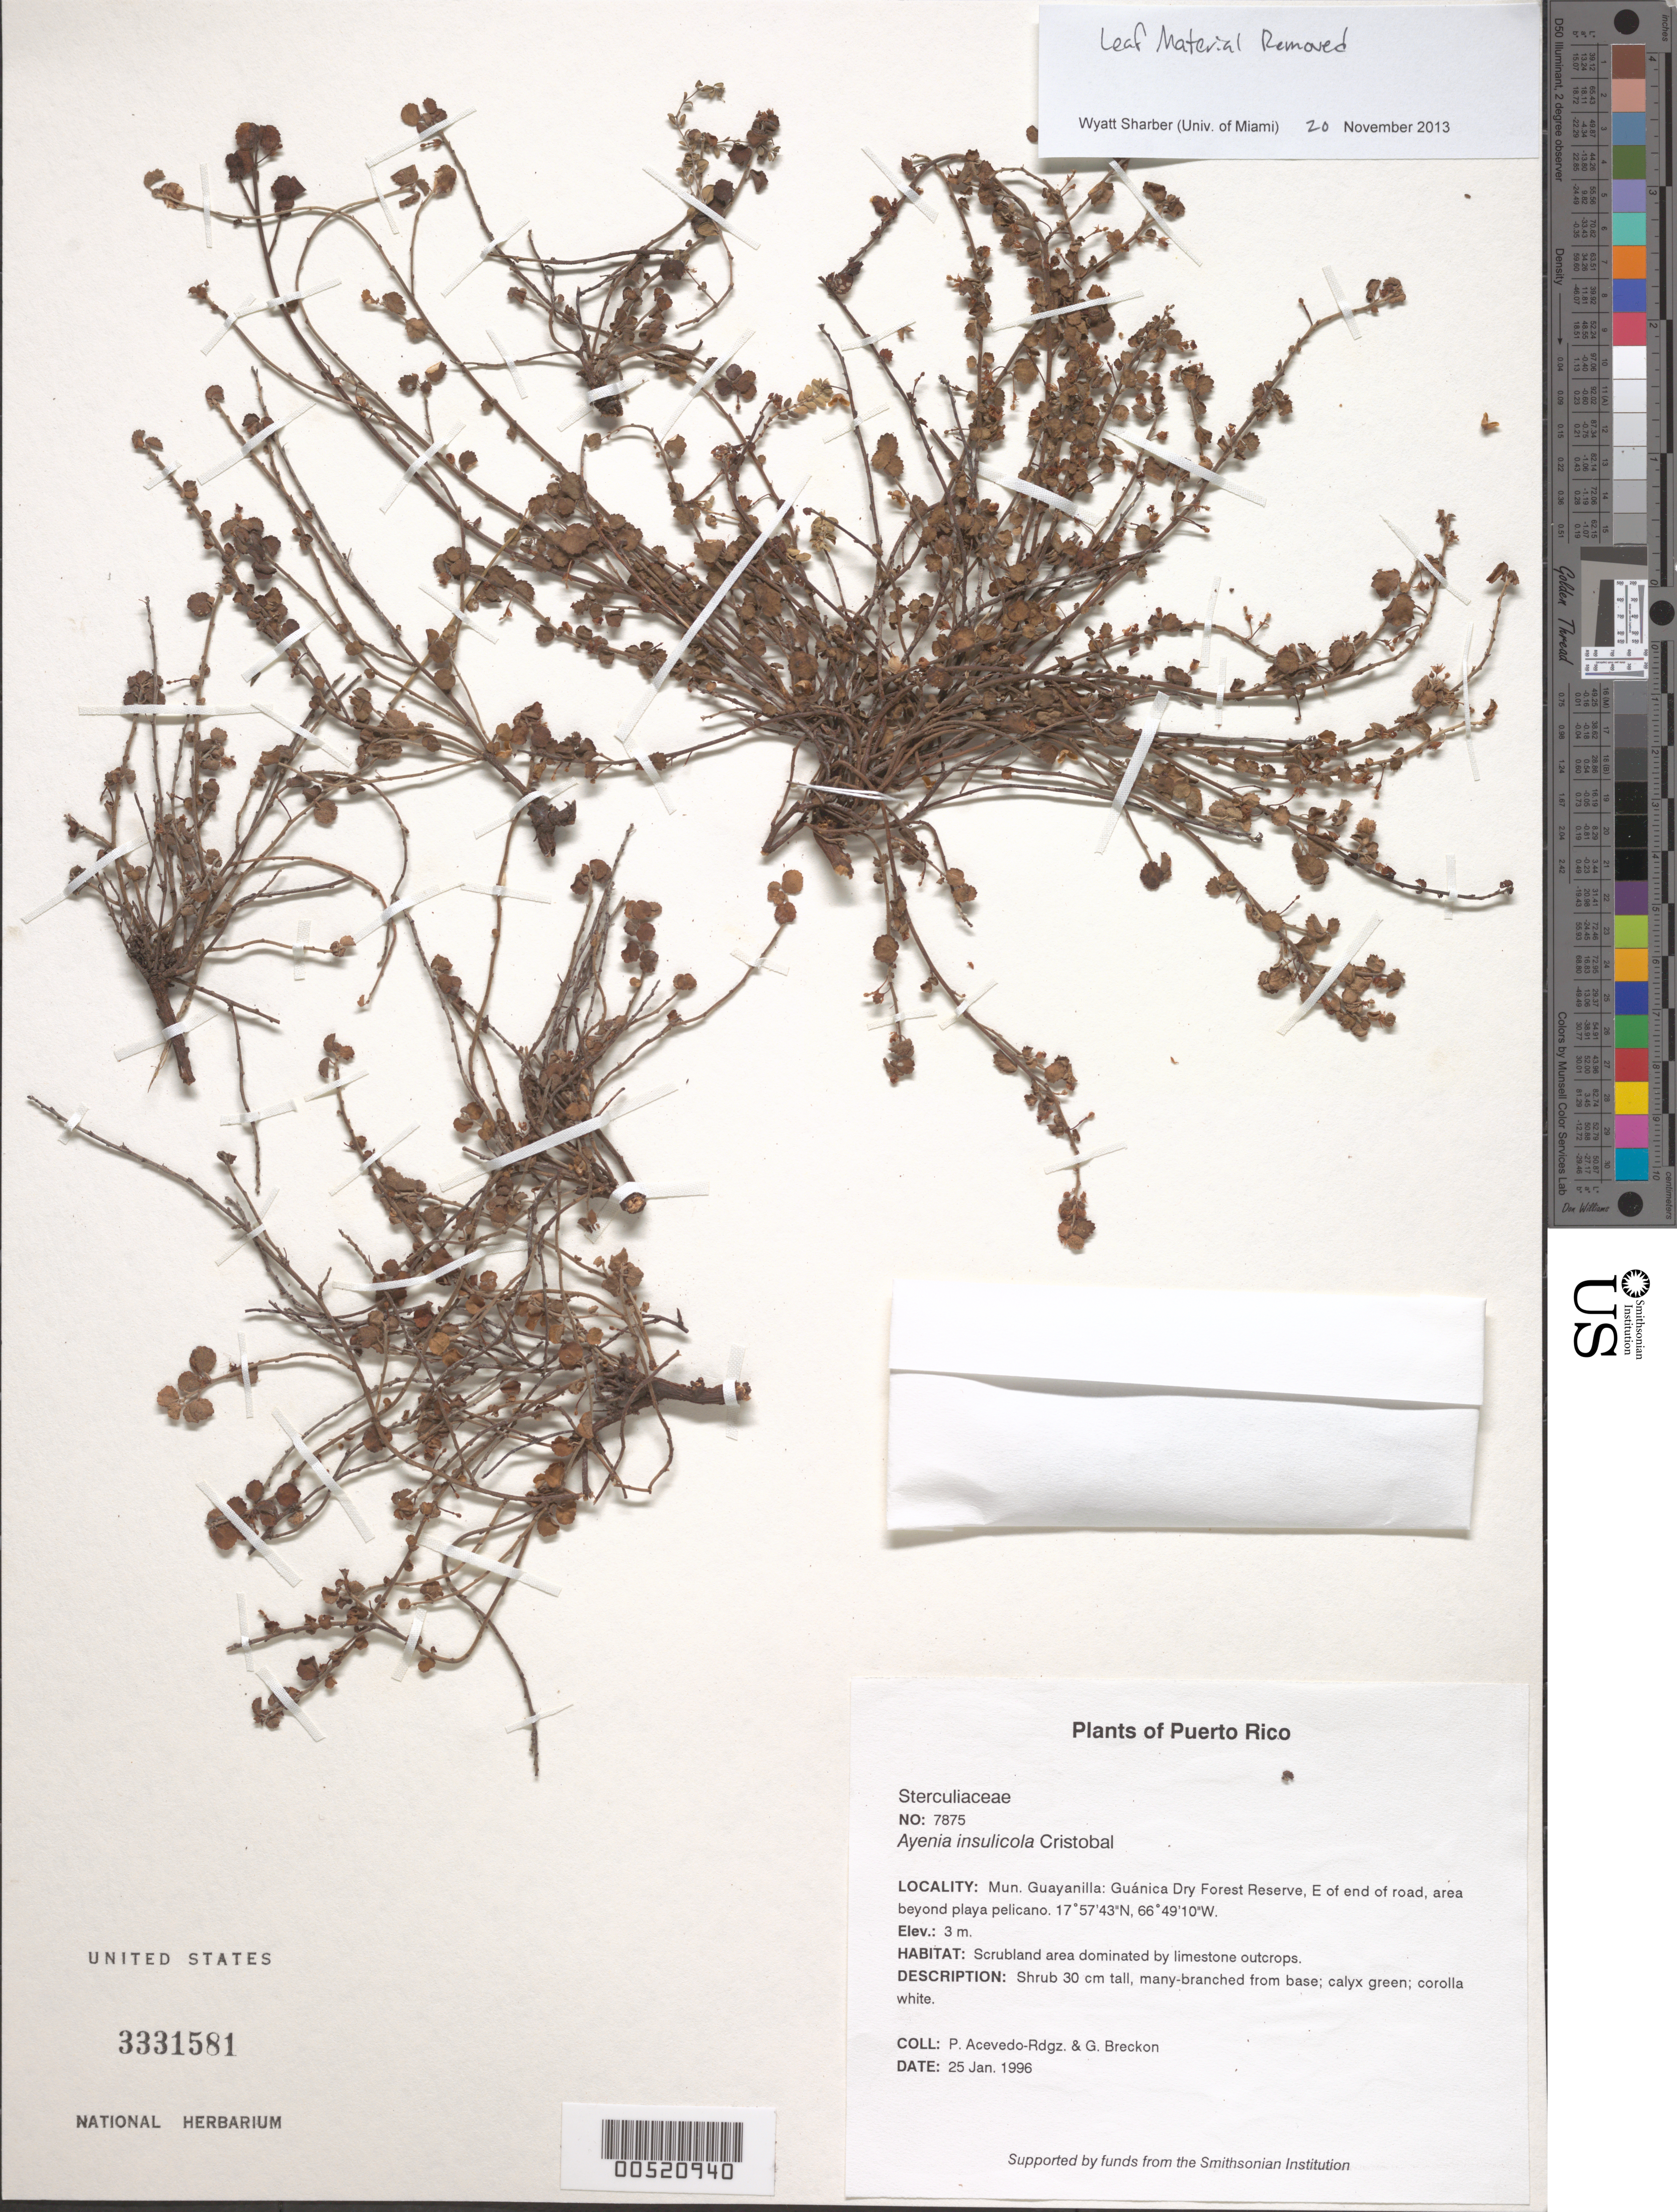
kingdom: Plantae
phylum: Tracheophyta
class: Magnoliopsida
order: Malvales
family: Malvaceae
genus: Ayenia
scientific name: Ayenia insulicola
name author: Cristóbal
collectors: P. Acevedo-Rodr. & G. J. Breckon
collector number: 7875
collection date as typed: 25 Jan 1996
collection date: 1996-01-25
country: Puerto Rico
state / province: Guánica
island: Puerto Rico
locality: Guánica; Guánica Forest Reserve, E of end of road, area beyond playa pelicano.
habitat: Scrubland area dominated by limestone outcrops.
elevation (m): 3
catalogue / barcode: US 3331581